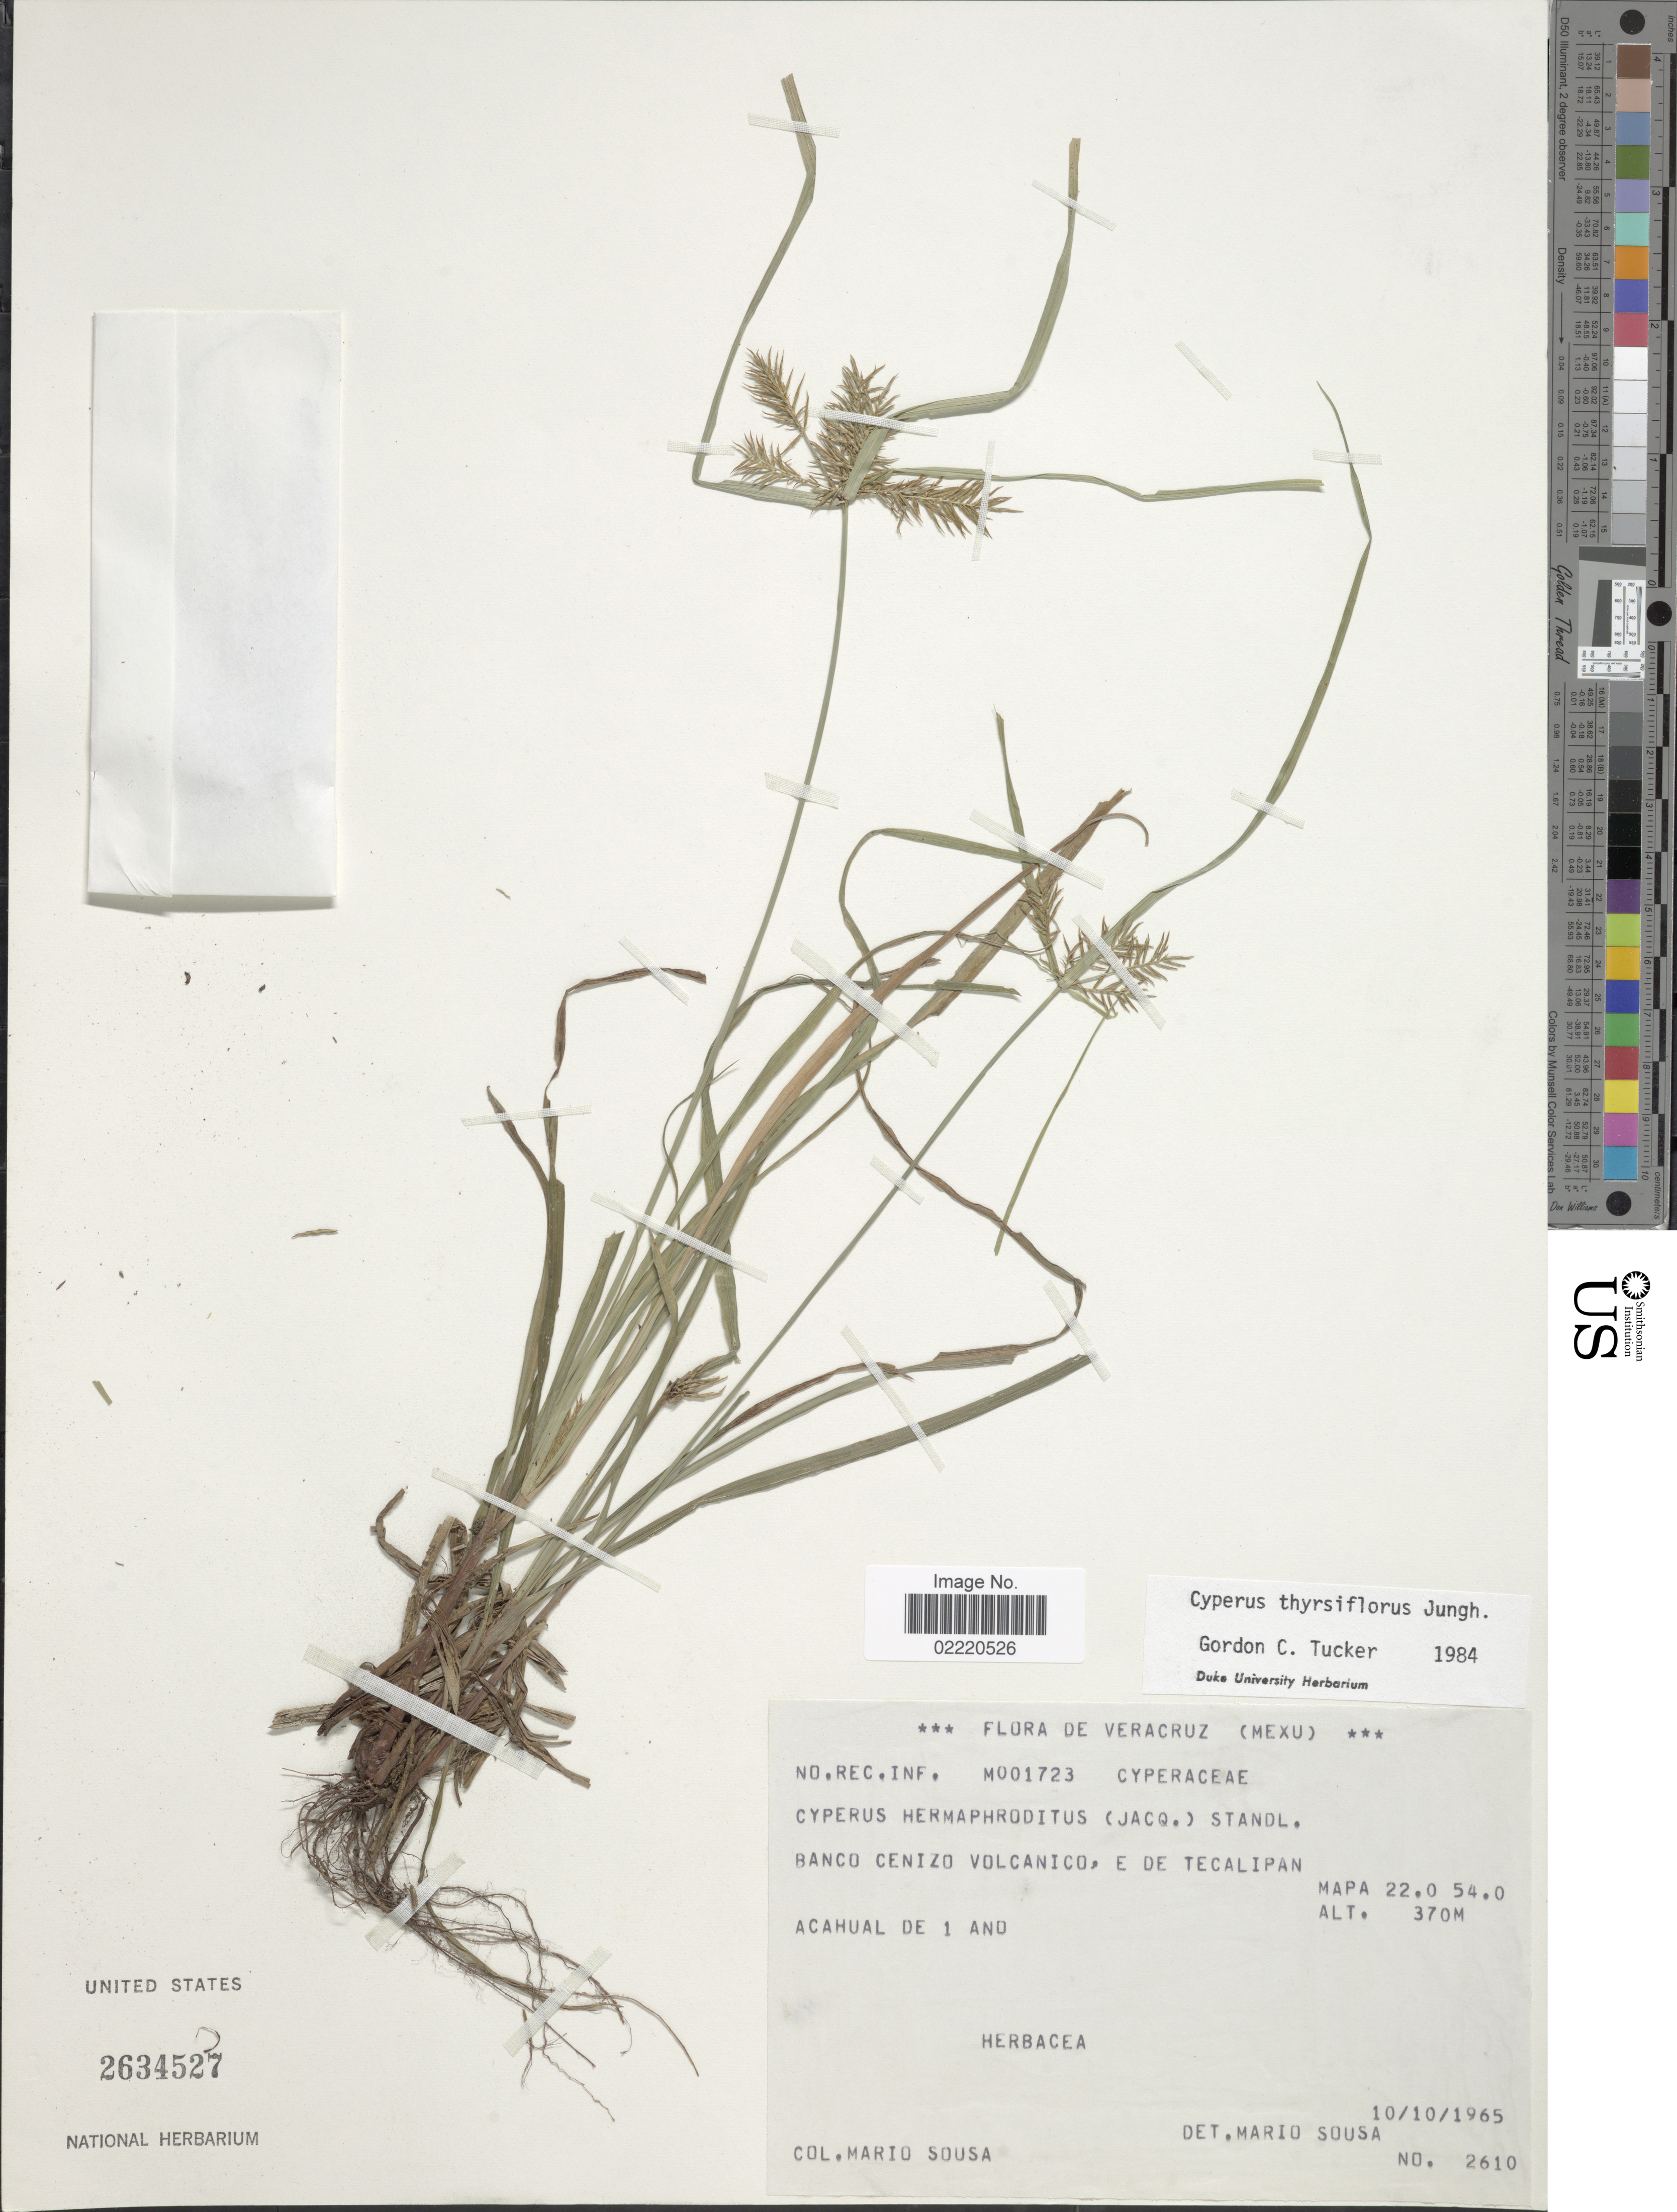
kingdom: Plantae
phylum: Tracheophyta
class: Liliopsida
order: Poales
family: Cyperaceae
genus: Cyperus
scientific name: Cyperus thyrsiflorus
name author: Jungh.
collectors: M. Sousa S.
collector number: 2610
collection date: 1965-10-10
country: Mexico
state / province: Veracruz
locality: Veracruz, Banco cenizo volcanico, E de Tecalipan , MAPA 22.0 54.0, Acahual de 1 ano.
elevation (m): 370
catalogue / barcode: US 2634527